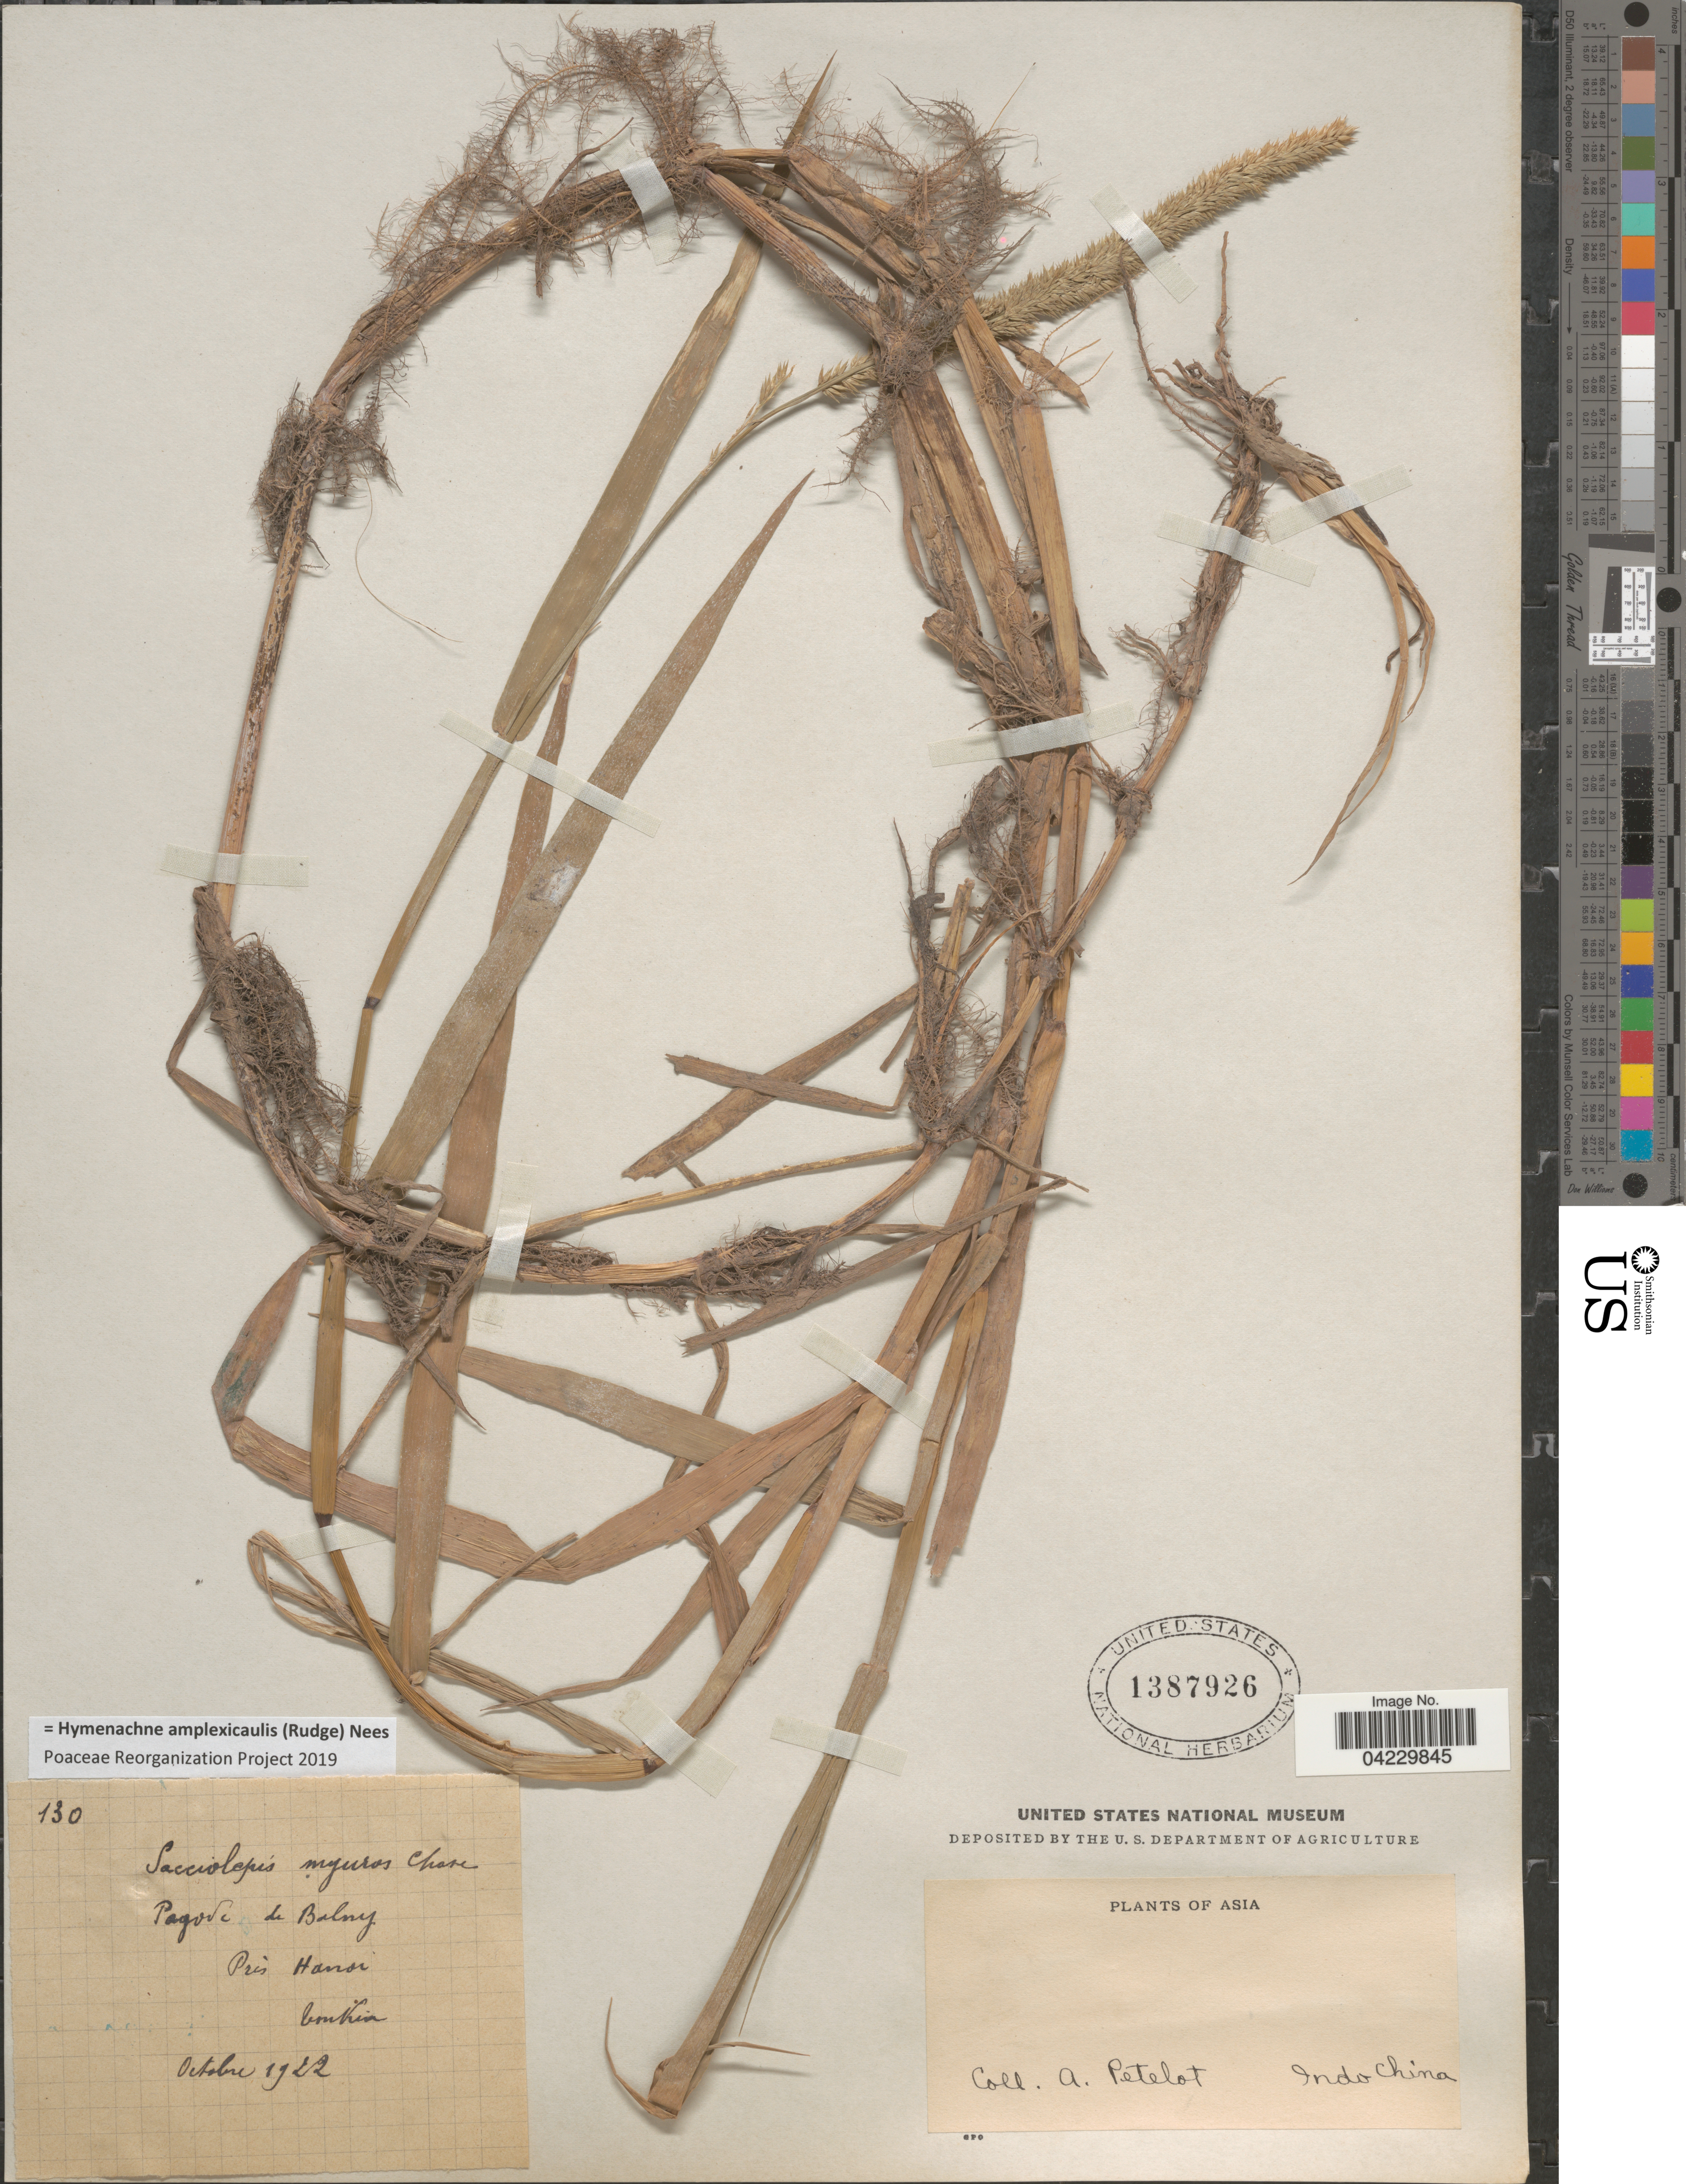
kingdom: Plantae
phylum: Tracheophyta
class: Liliopsida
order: Poales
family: Poaceae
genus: Hymenachne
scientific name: Hymenachne amplexicaulis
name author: (Rudge) Nees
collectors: A. Petelot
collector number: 130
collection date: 1922-10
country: Vietnam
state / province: Ha Noi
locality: Pagode de Balny. Près Hanoi. Tonkin. Indo China.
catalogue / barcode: US 1387926